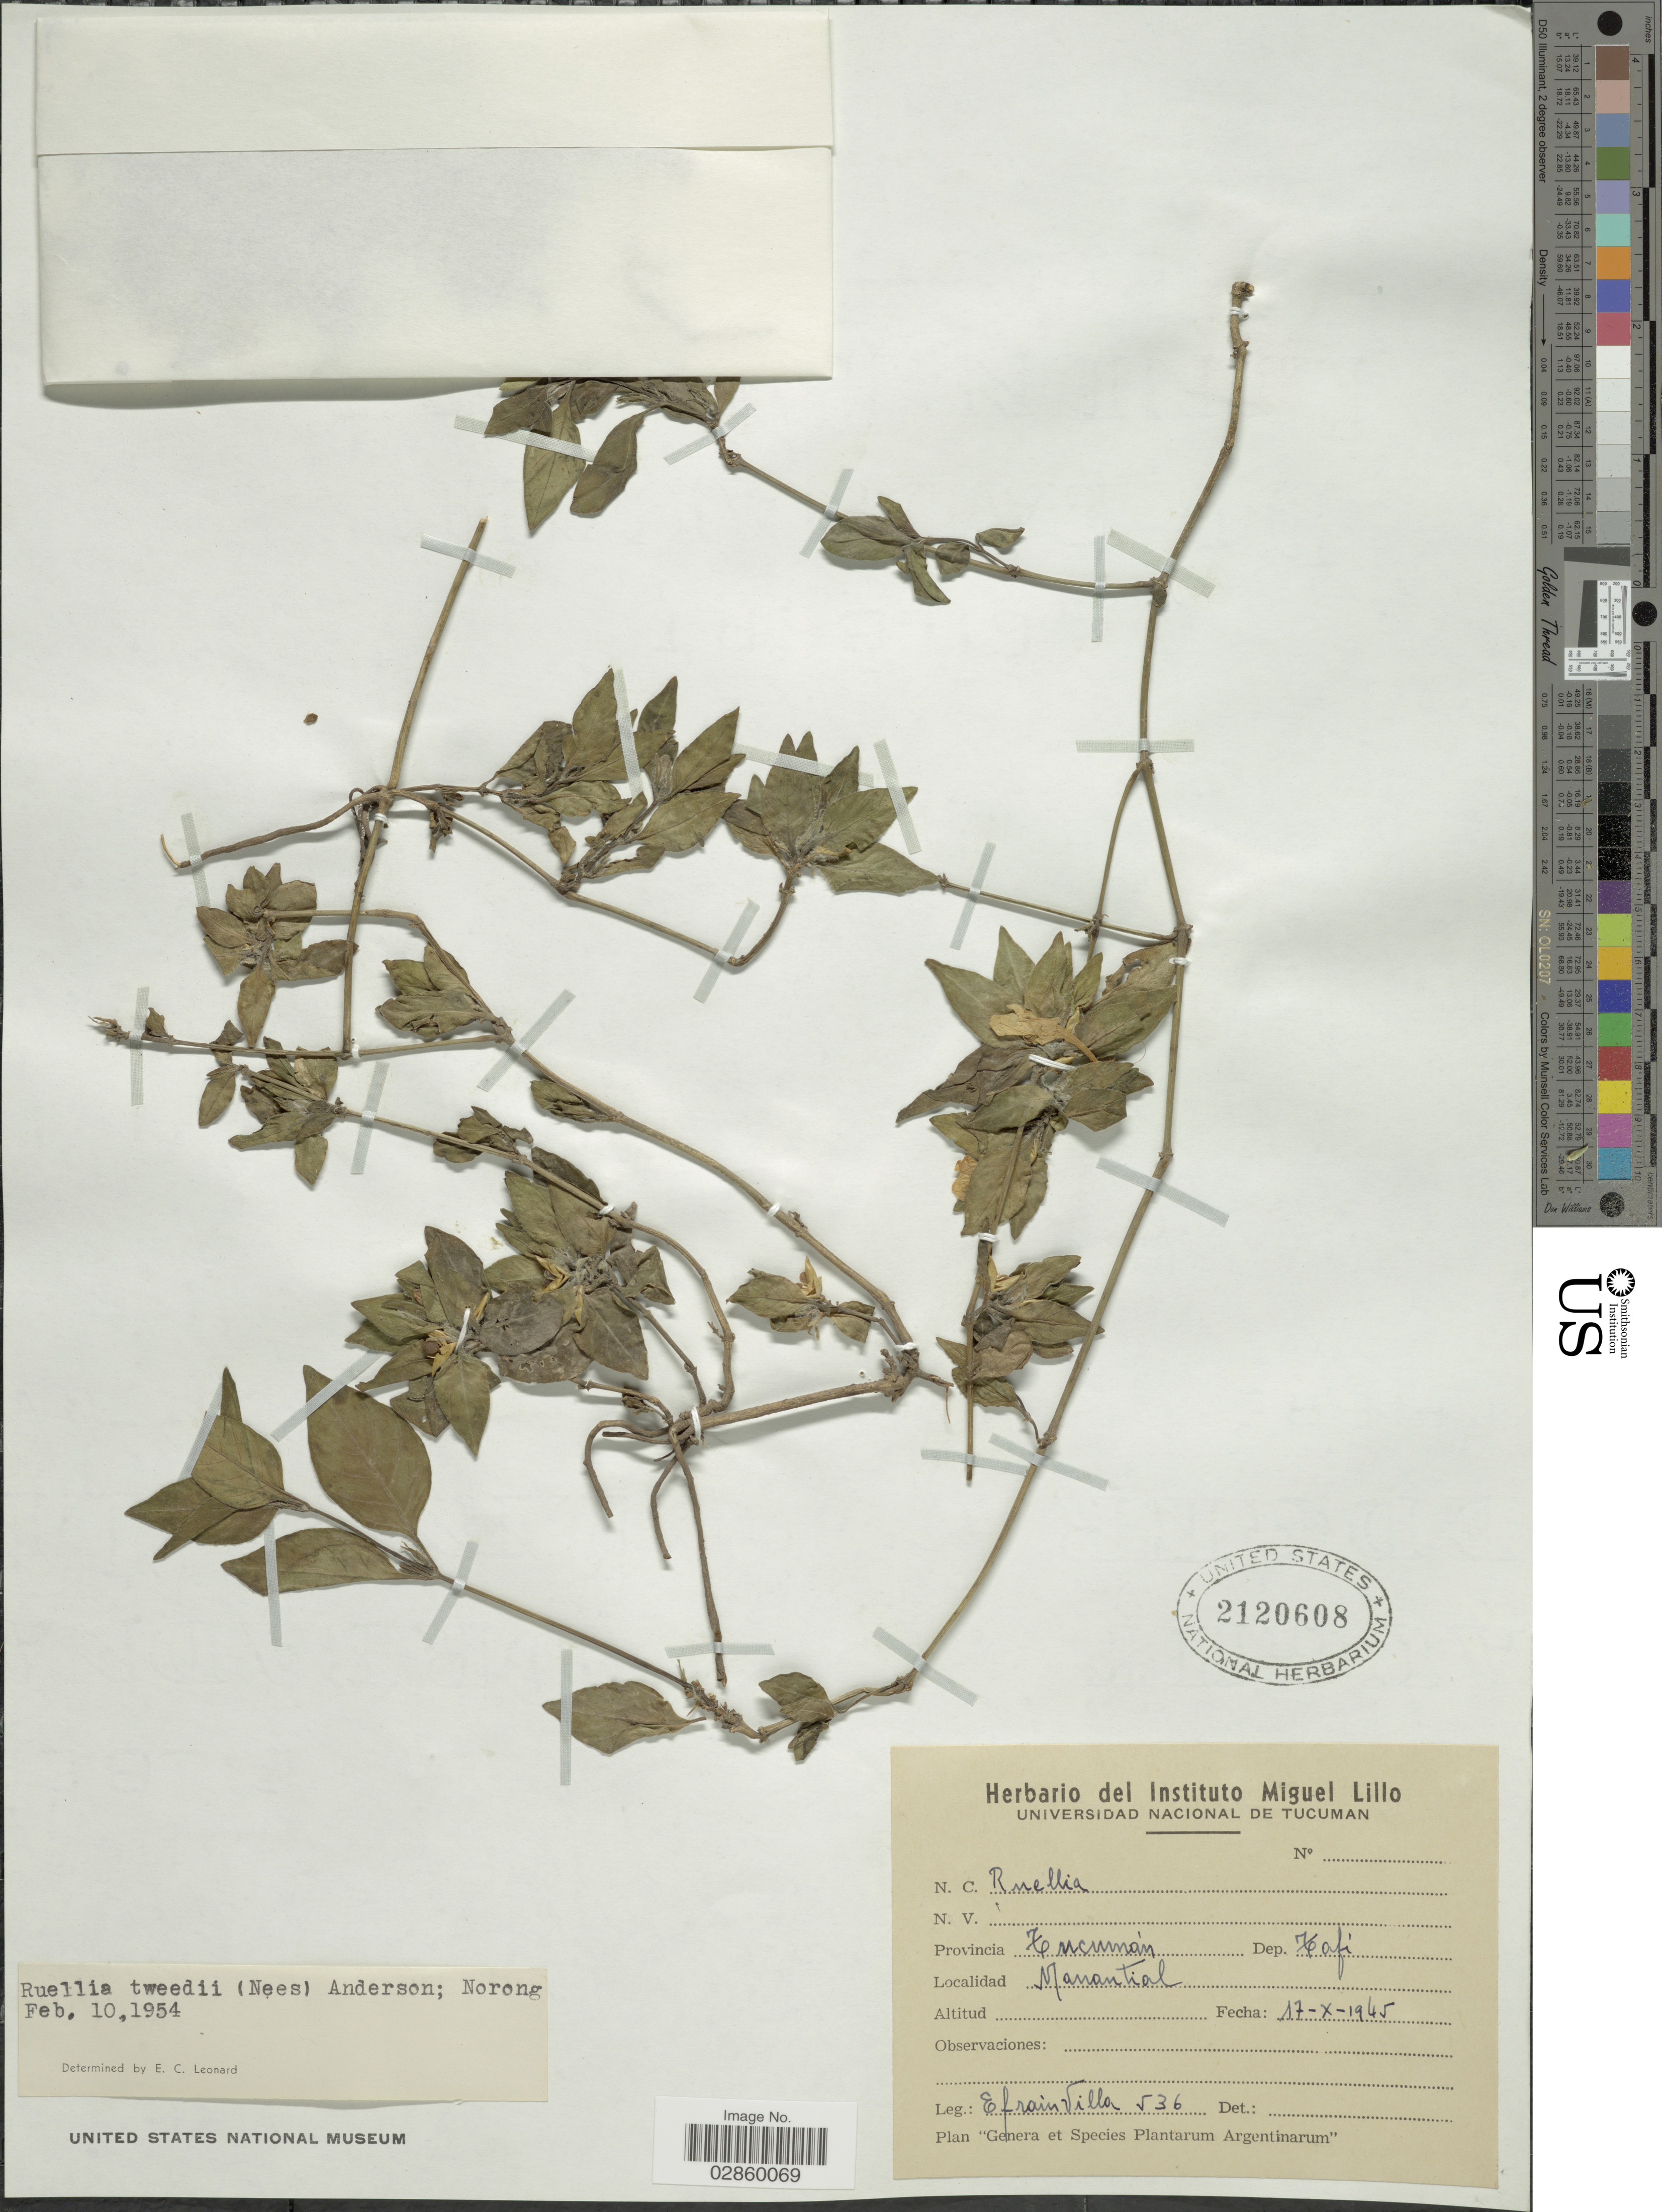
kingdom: Plantae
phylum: Tracheophyta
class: Magnoliopsida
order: Lamiales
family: Acanthaceae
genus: Ruellia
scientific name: Ruellia erythropus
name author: (Nees) Lindau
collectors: E. Villa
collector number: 536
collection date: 1945-10-17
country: Argentina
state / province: Tucuman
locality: Provincia Tucumán, Dep. Tafi, Manantial.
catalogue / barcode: US 2120608